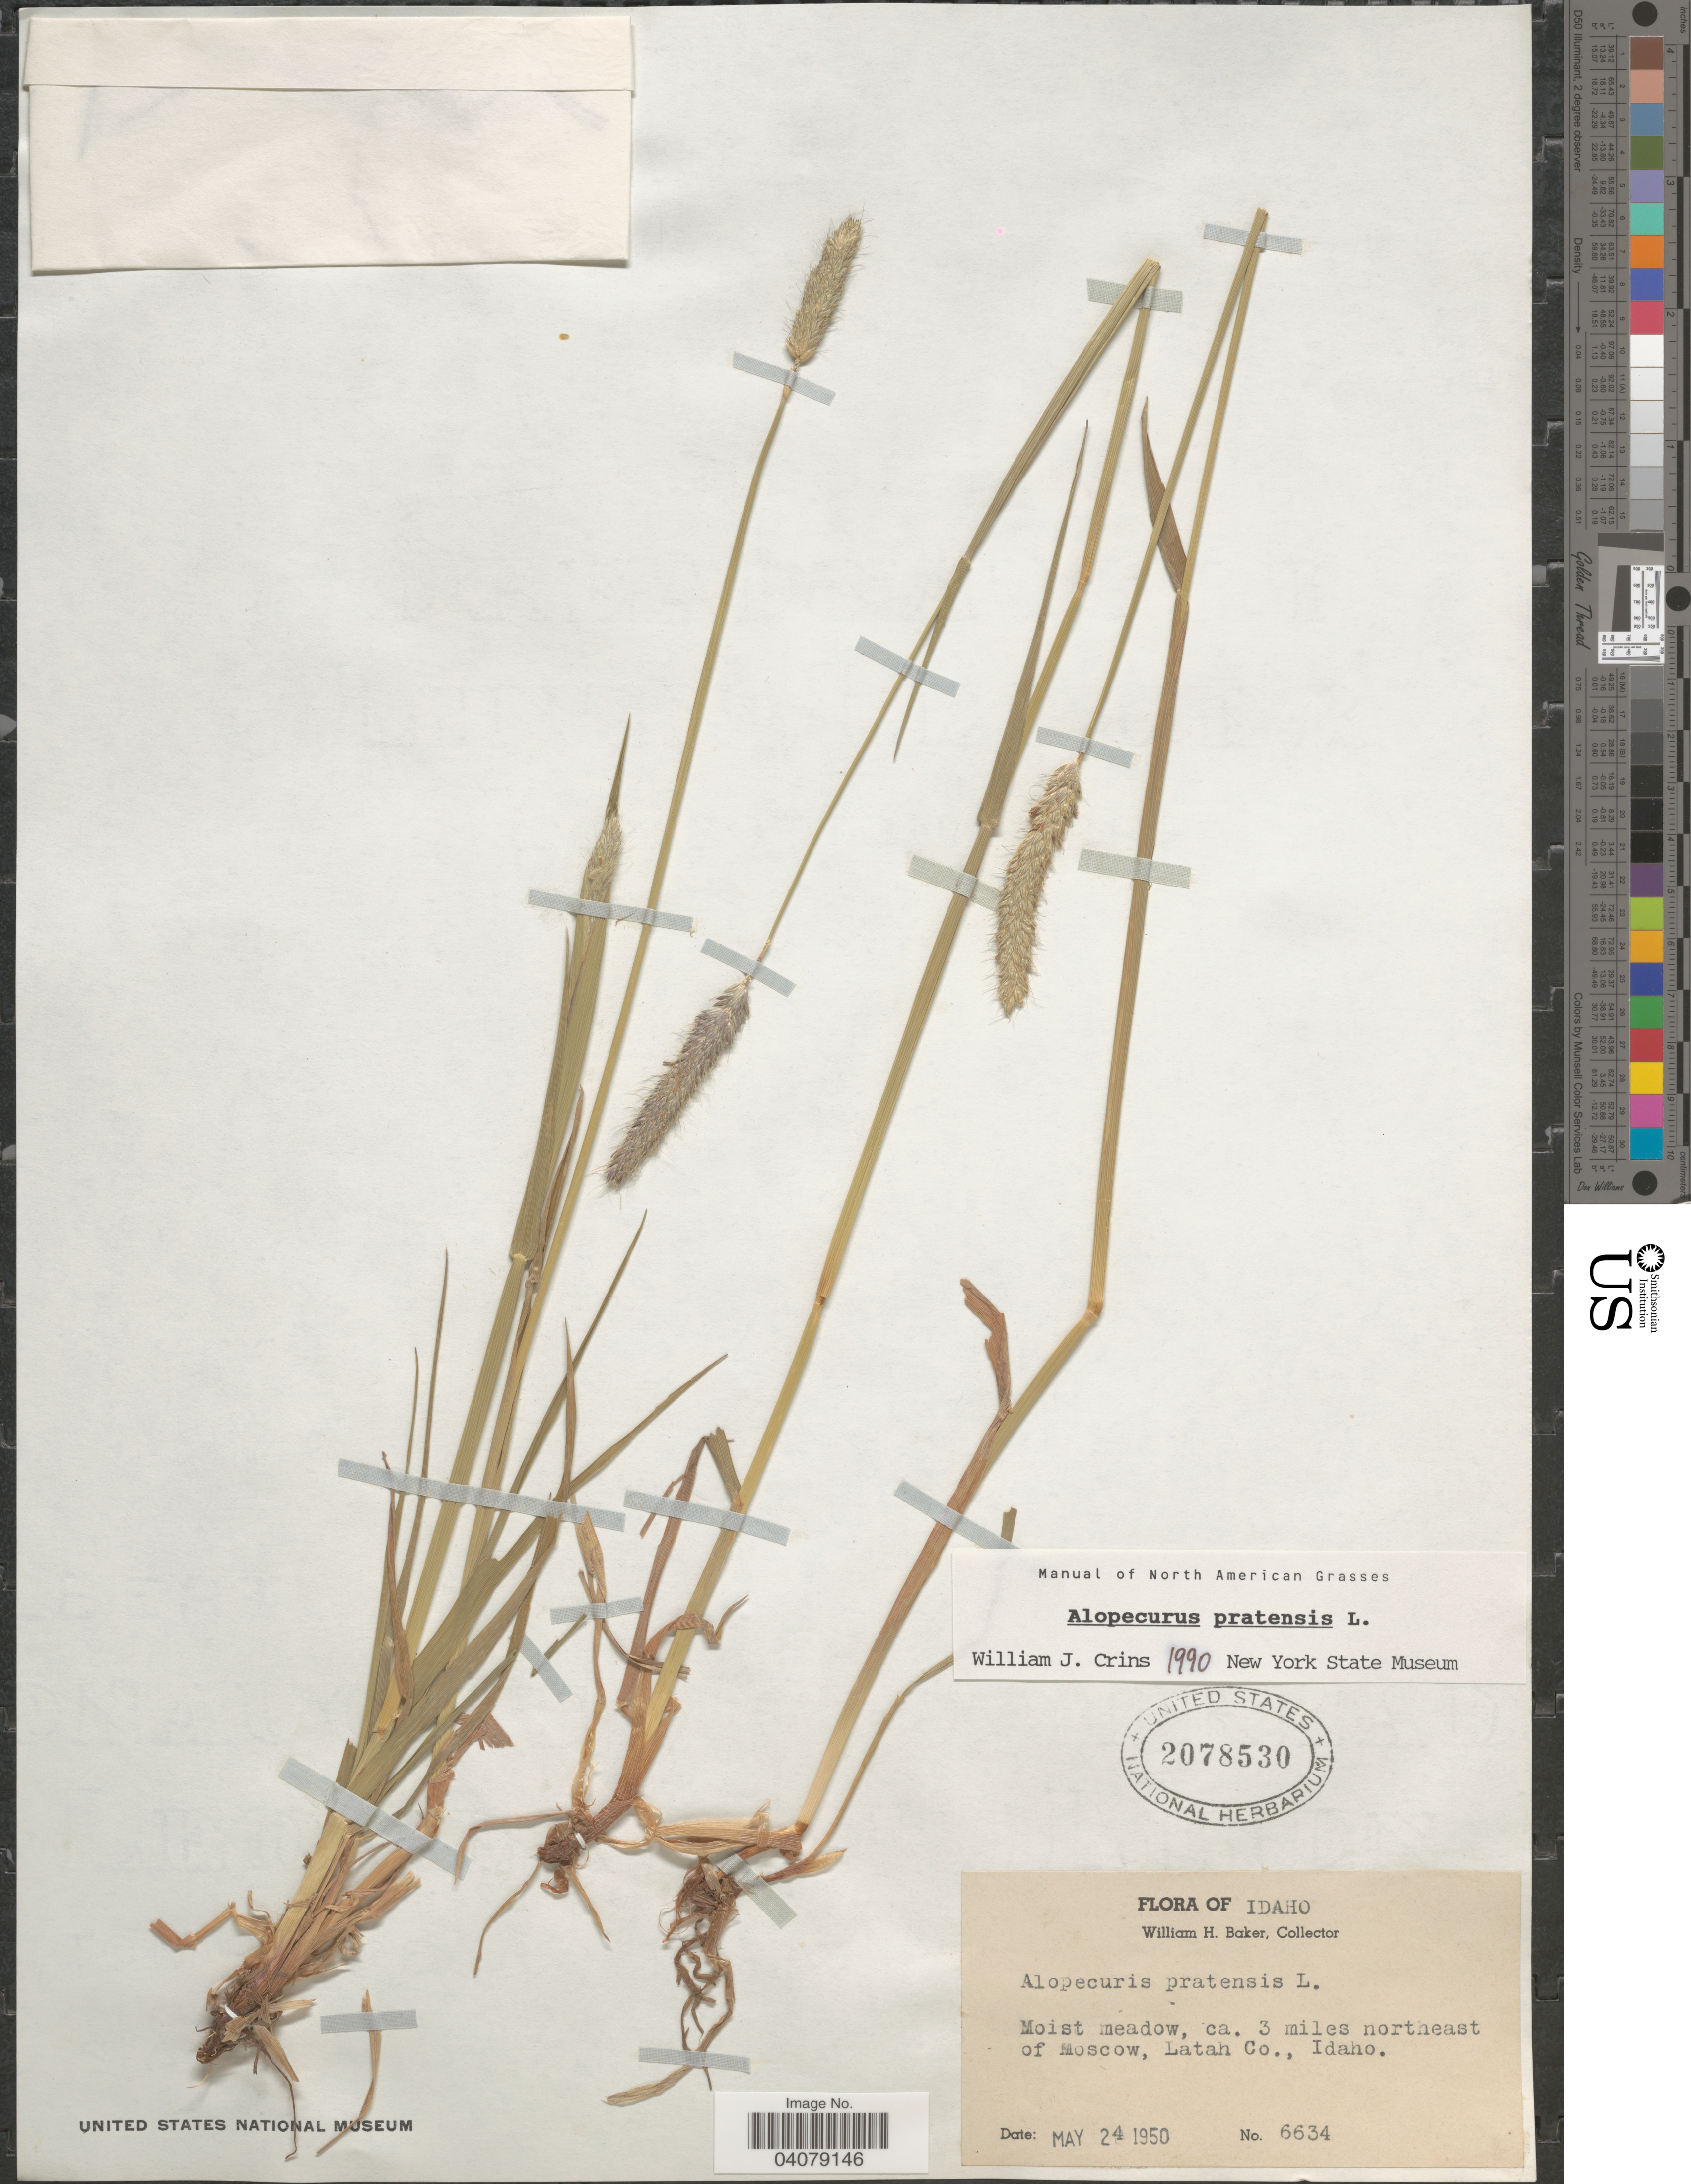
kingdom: Plantae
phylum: Tracheophyta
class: Liliopsida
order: Poales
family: Poaceae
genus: Alopecurus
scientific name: Alopecurus pratensis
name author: L.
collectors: W. H. Baker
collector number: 6634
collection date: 1950-05-24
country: United States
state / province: Idaho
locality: Moist meadow, ca. 3 miles northeast of Moscow, Latah Co.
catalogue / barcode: US 2078530